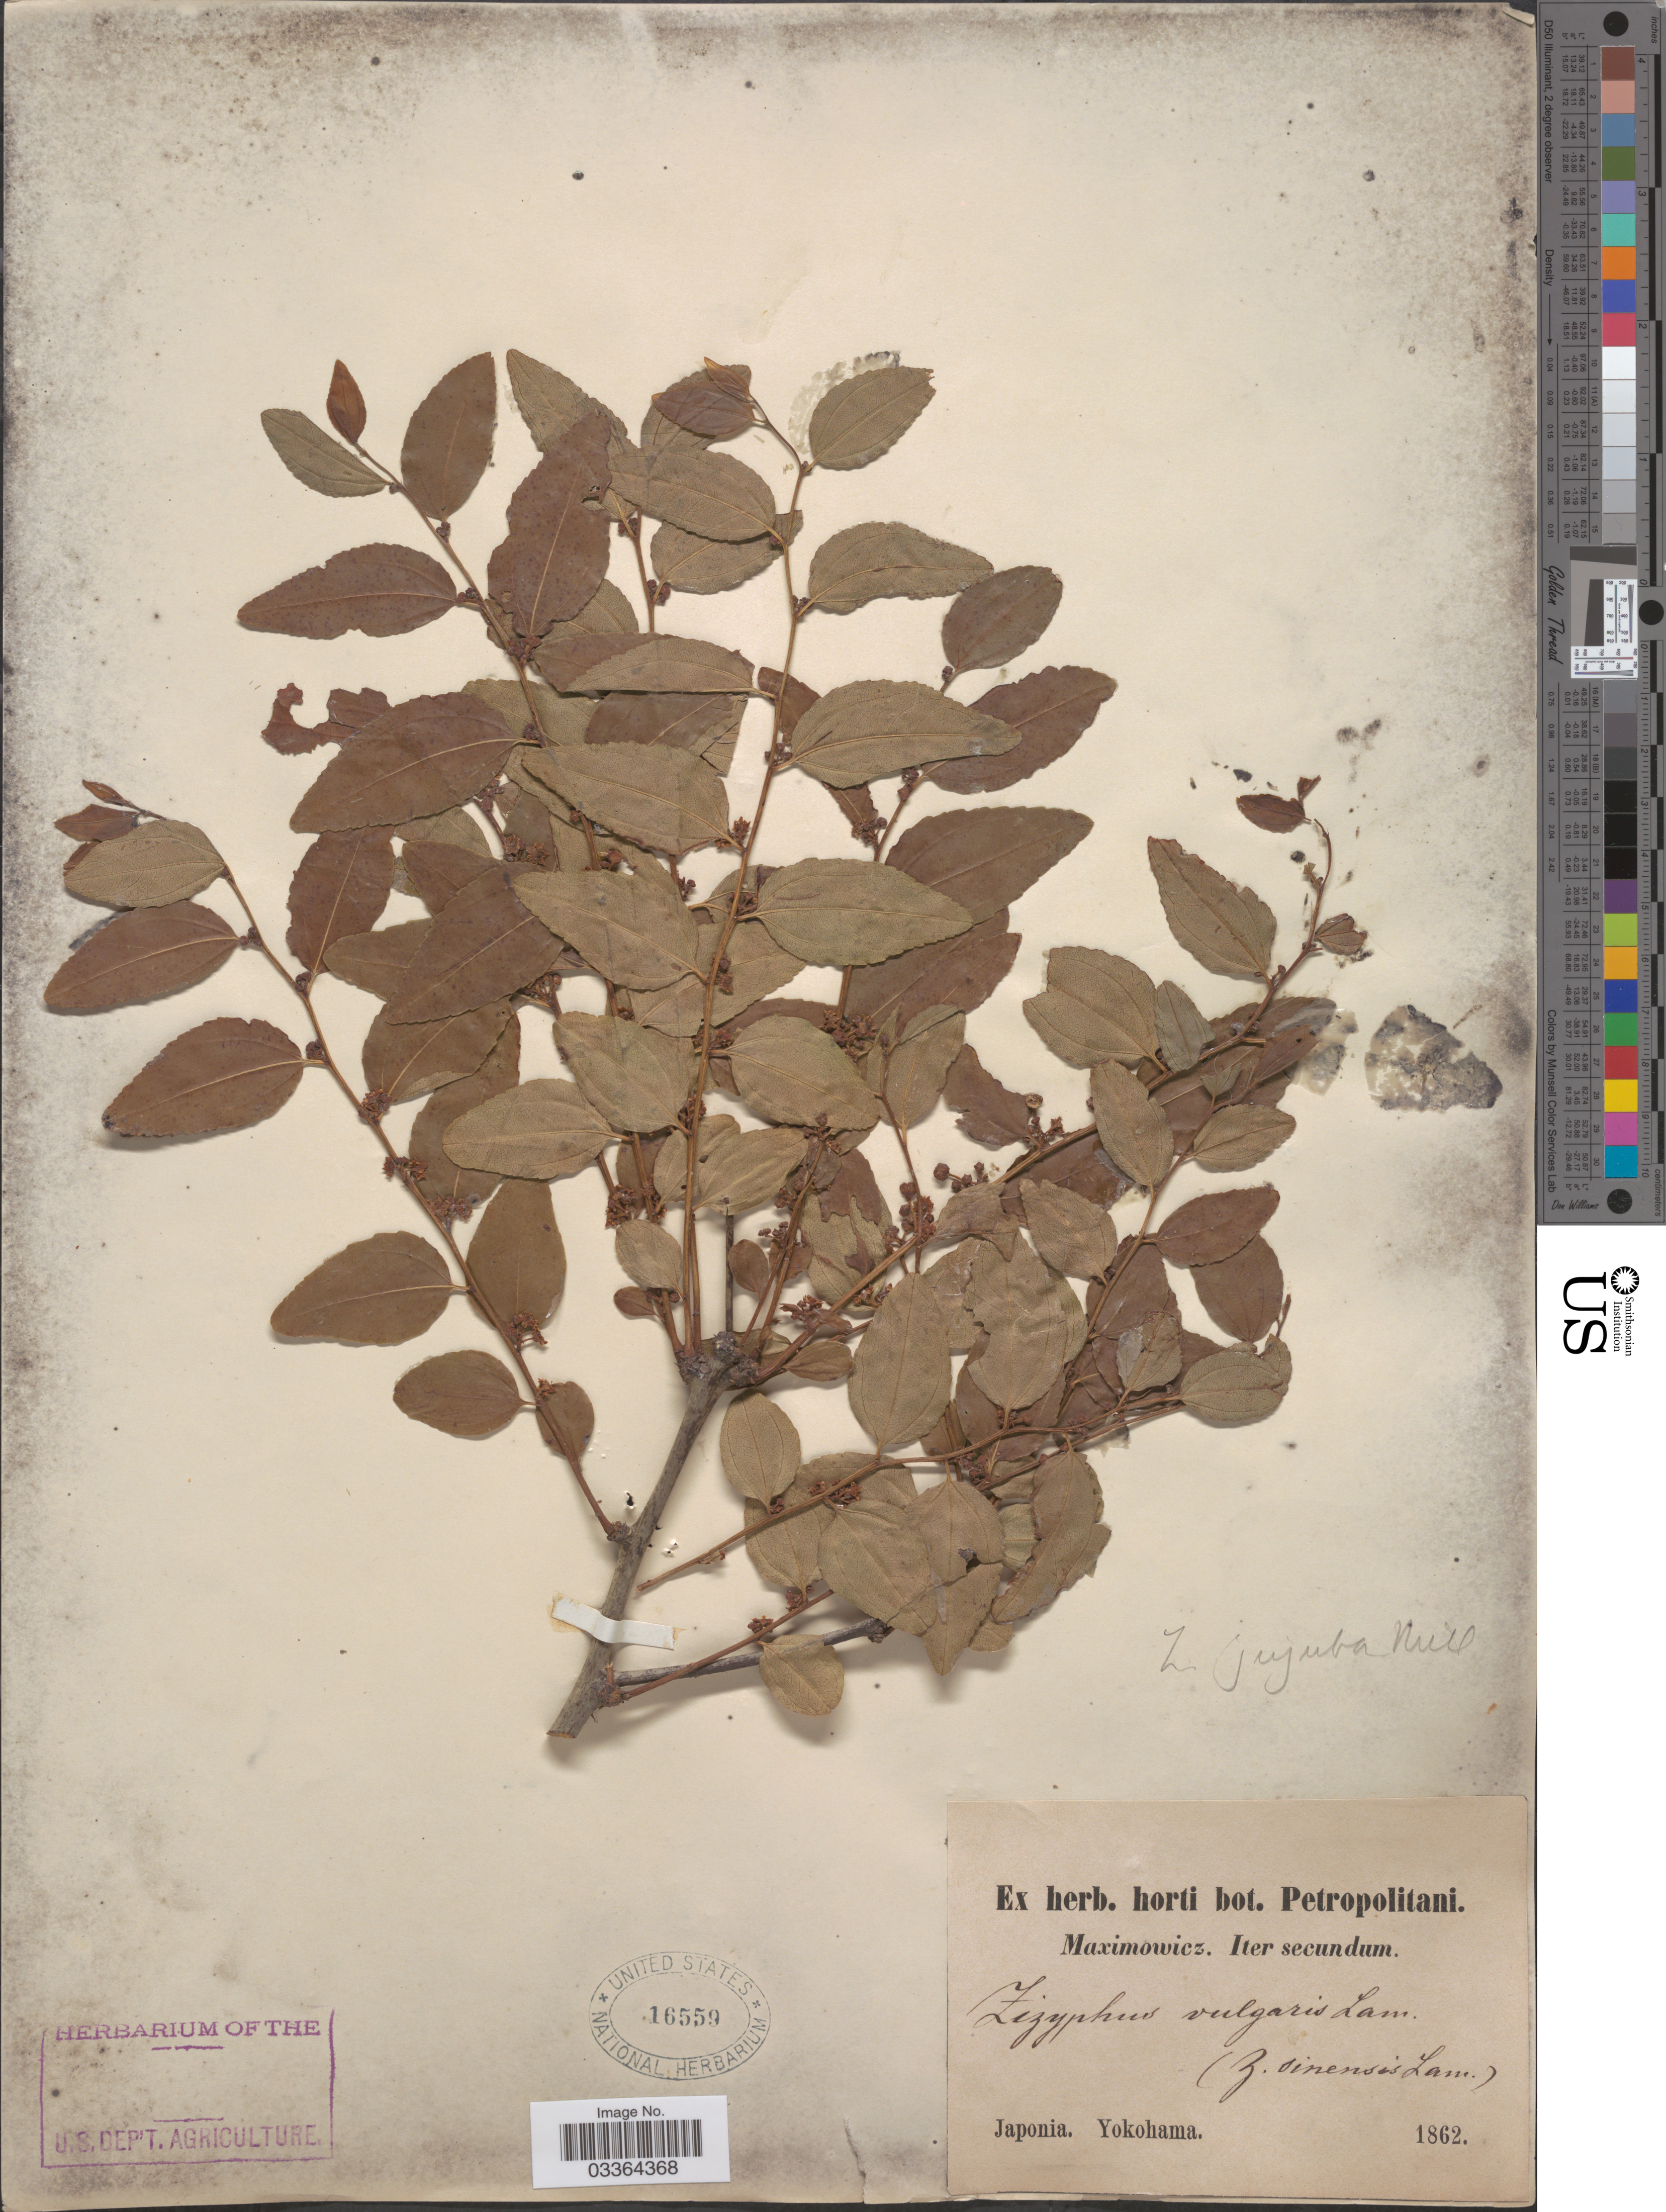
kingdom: Plantae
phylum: Tracheophyta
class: Magnoliopsida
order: Rosales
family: Rhamnaceae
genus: Ziziphus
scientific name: Ziziphus jujuba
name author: Mill.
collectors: -. Maximowicz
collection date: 1862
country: Japan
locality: Yokohama.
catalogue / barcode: US 16559